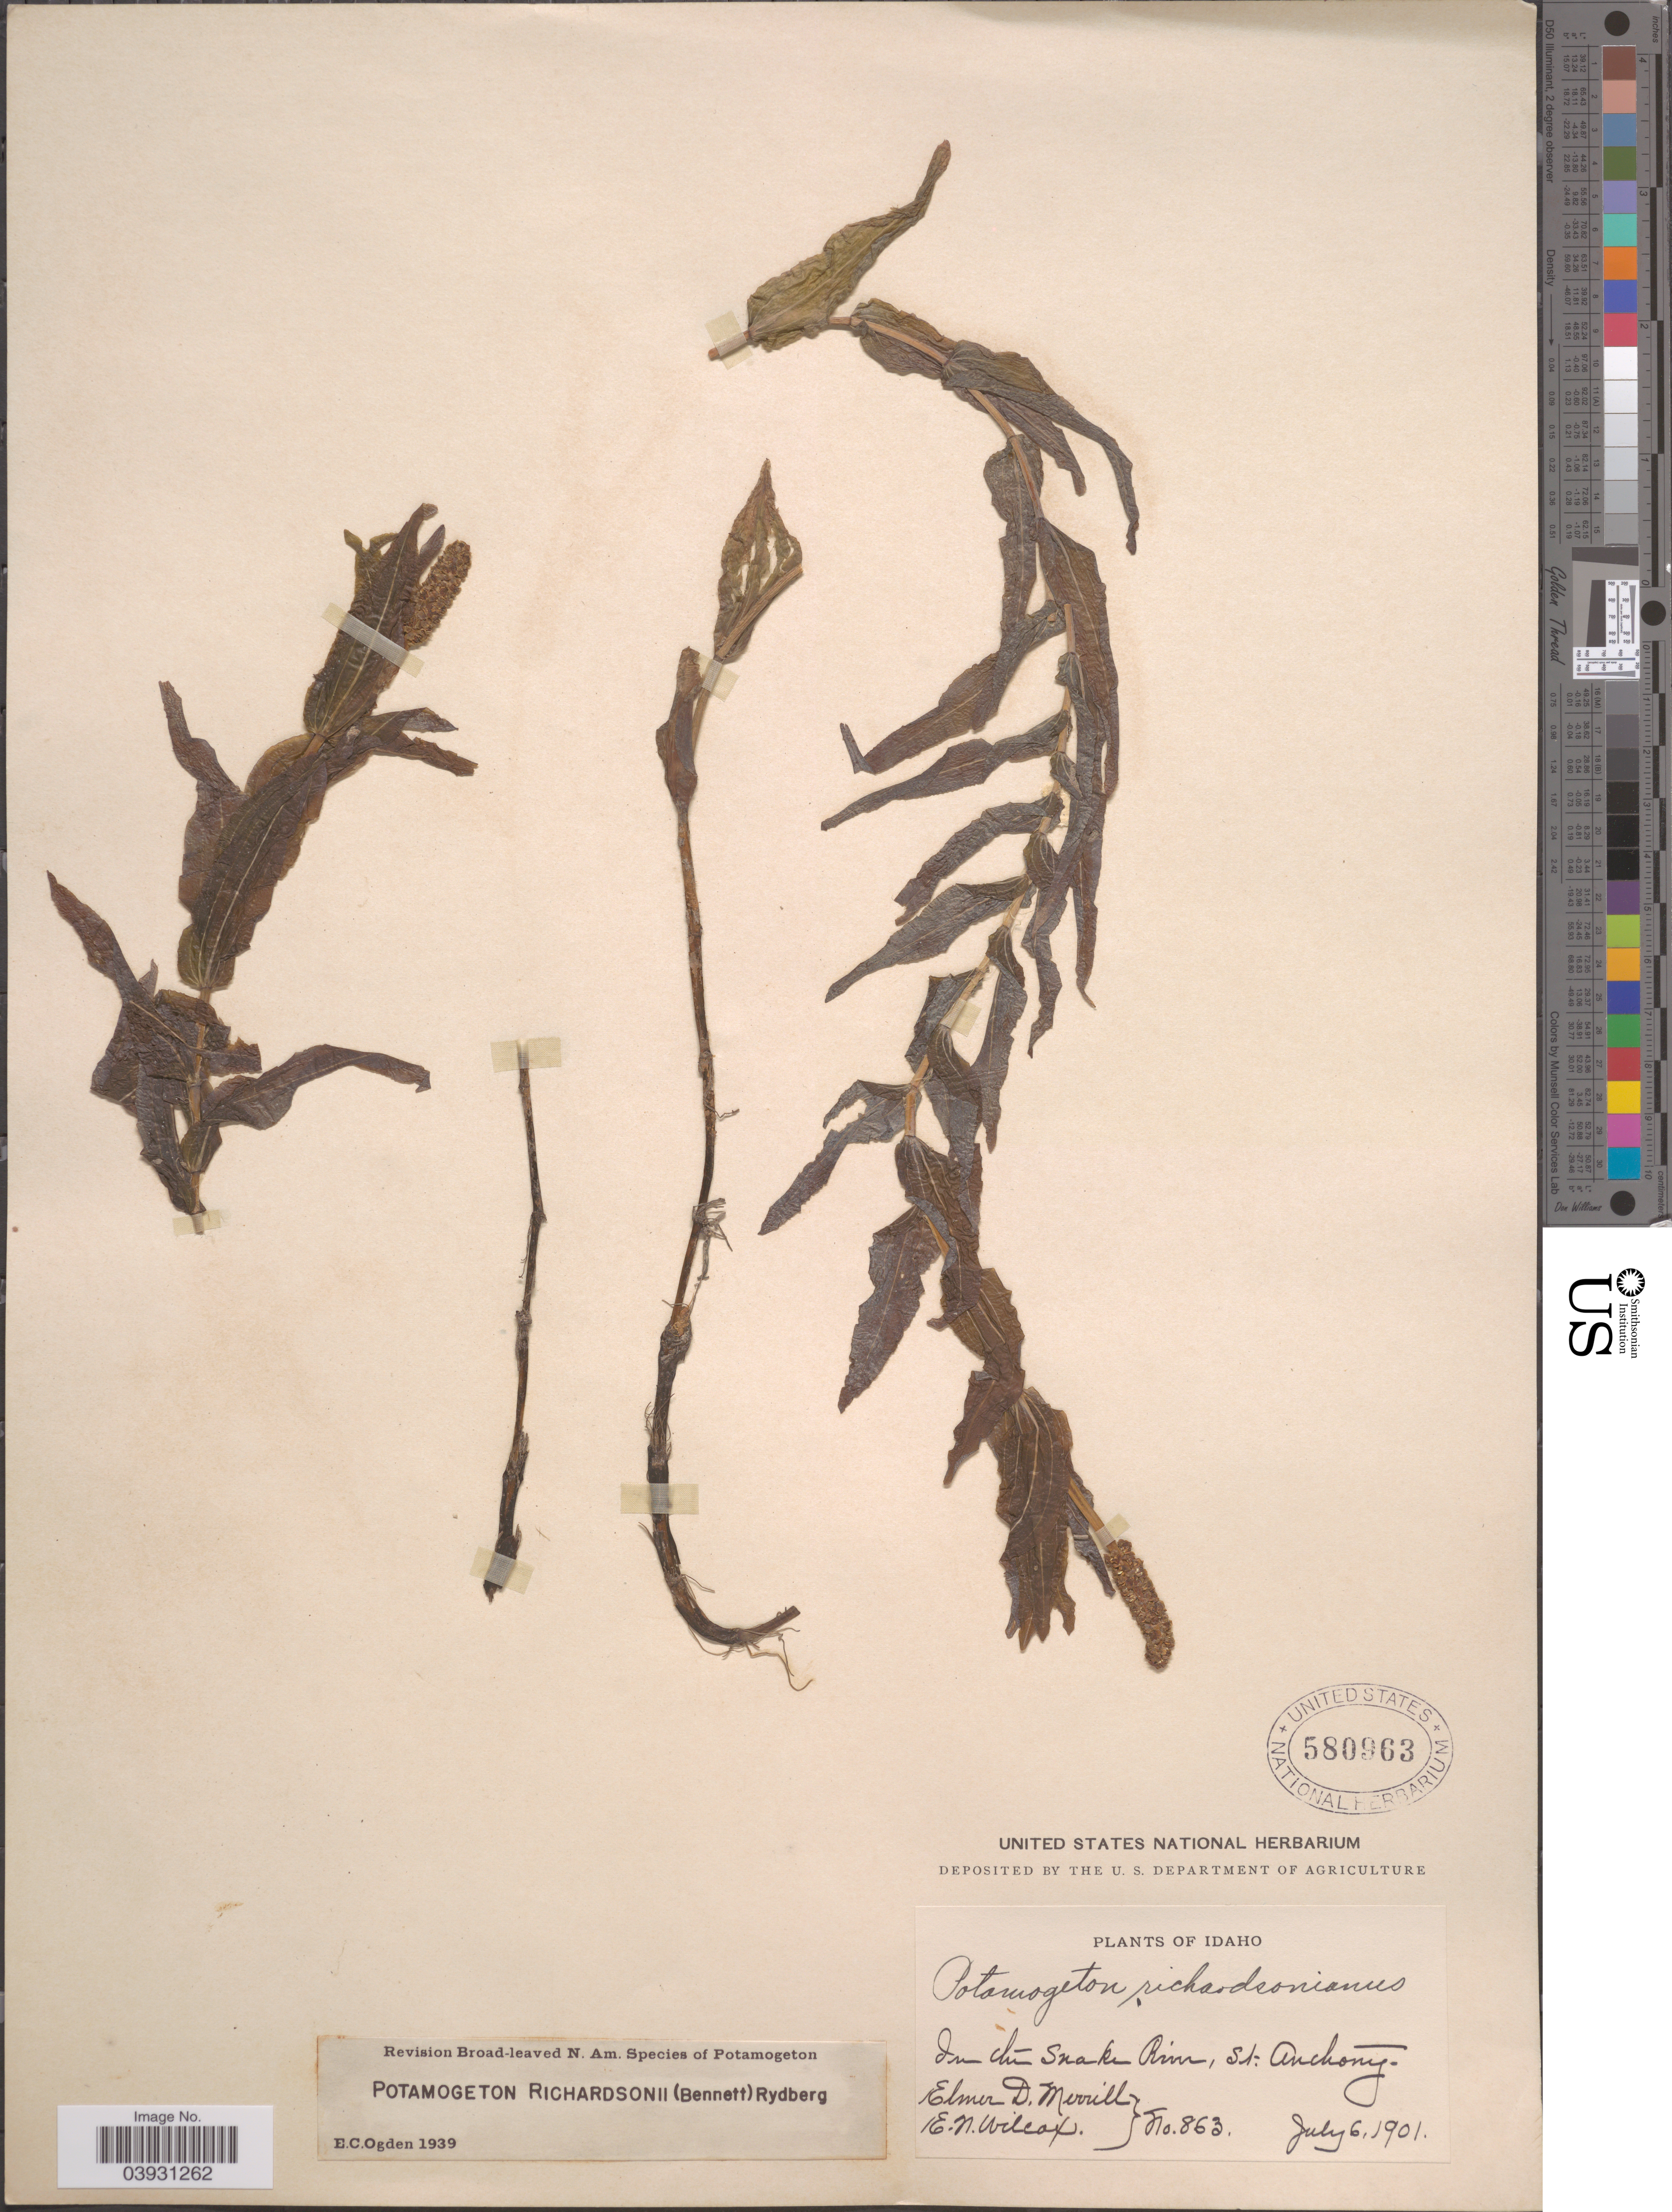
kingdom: Plantae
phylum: Tracheophyta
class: Liliopsida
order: Alismatales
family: Potamogetonaceae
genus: Potamogeton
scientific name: Potamogeton richardsonii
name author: (A.W. Benn.) Rydb.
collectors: E. D. Merrill & E. Wilcox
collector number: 863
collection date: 1901-07-06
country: United States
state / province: Idaho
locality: In the Snake River, St. Anthony.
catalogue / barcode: US 580963